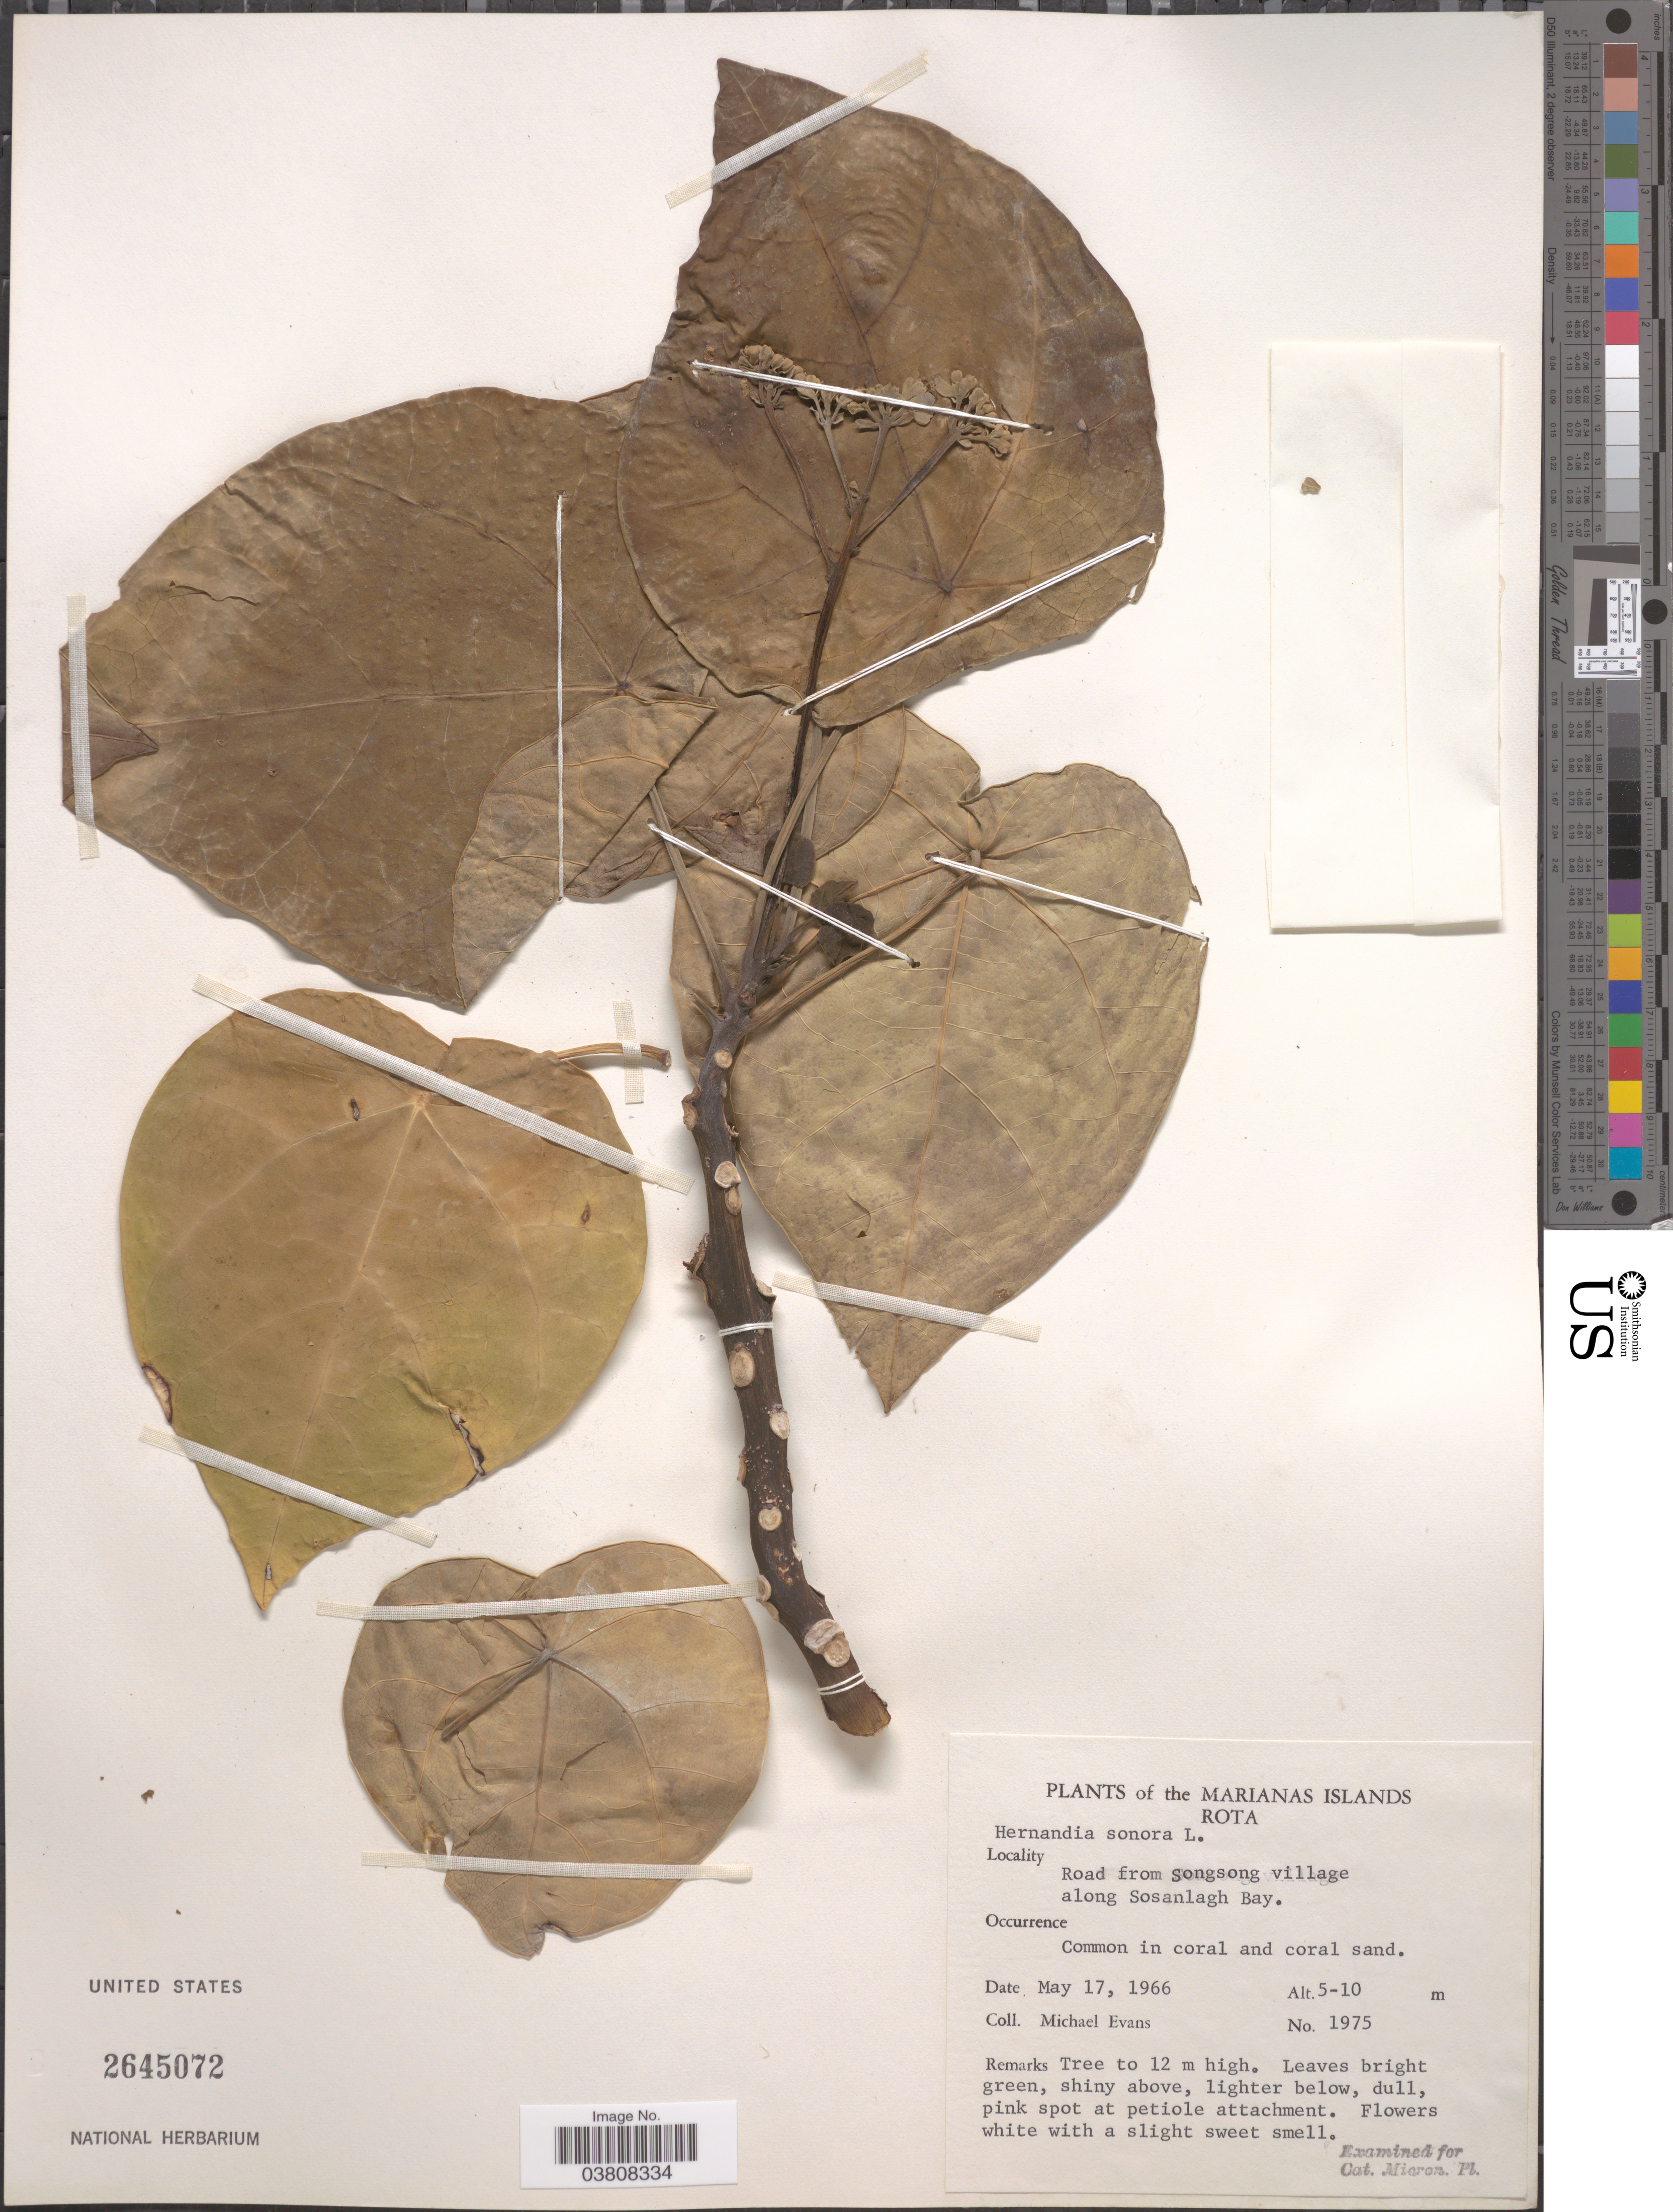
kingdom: Plantae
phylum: Tracheophyta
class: Magnoliopsida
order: Laurales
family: Hernandiaceae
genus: Hernandia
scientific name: Hernandia nymphaeifolia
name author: (C. Presl) Kubitzki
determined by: Strong, Mark T., (BOT), Smithsonian Institution - National Museum of Natural History (UNITED STATES)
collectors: M. Evans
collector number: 1975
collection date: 1966-05-17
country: Northern Mariana Islands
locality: The Marianas Islands. Rota. Road from Songsong village along Sosanlagh Bay.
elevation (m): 5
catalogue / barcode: US 2645072